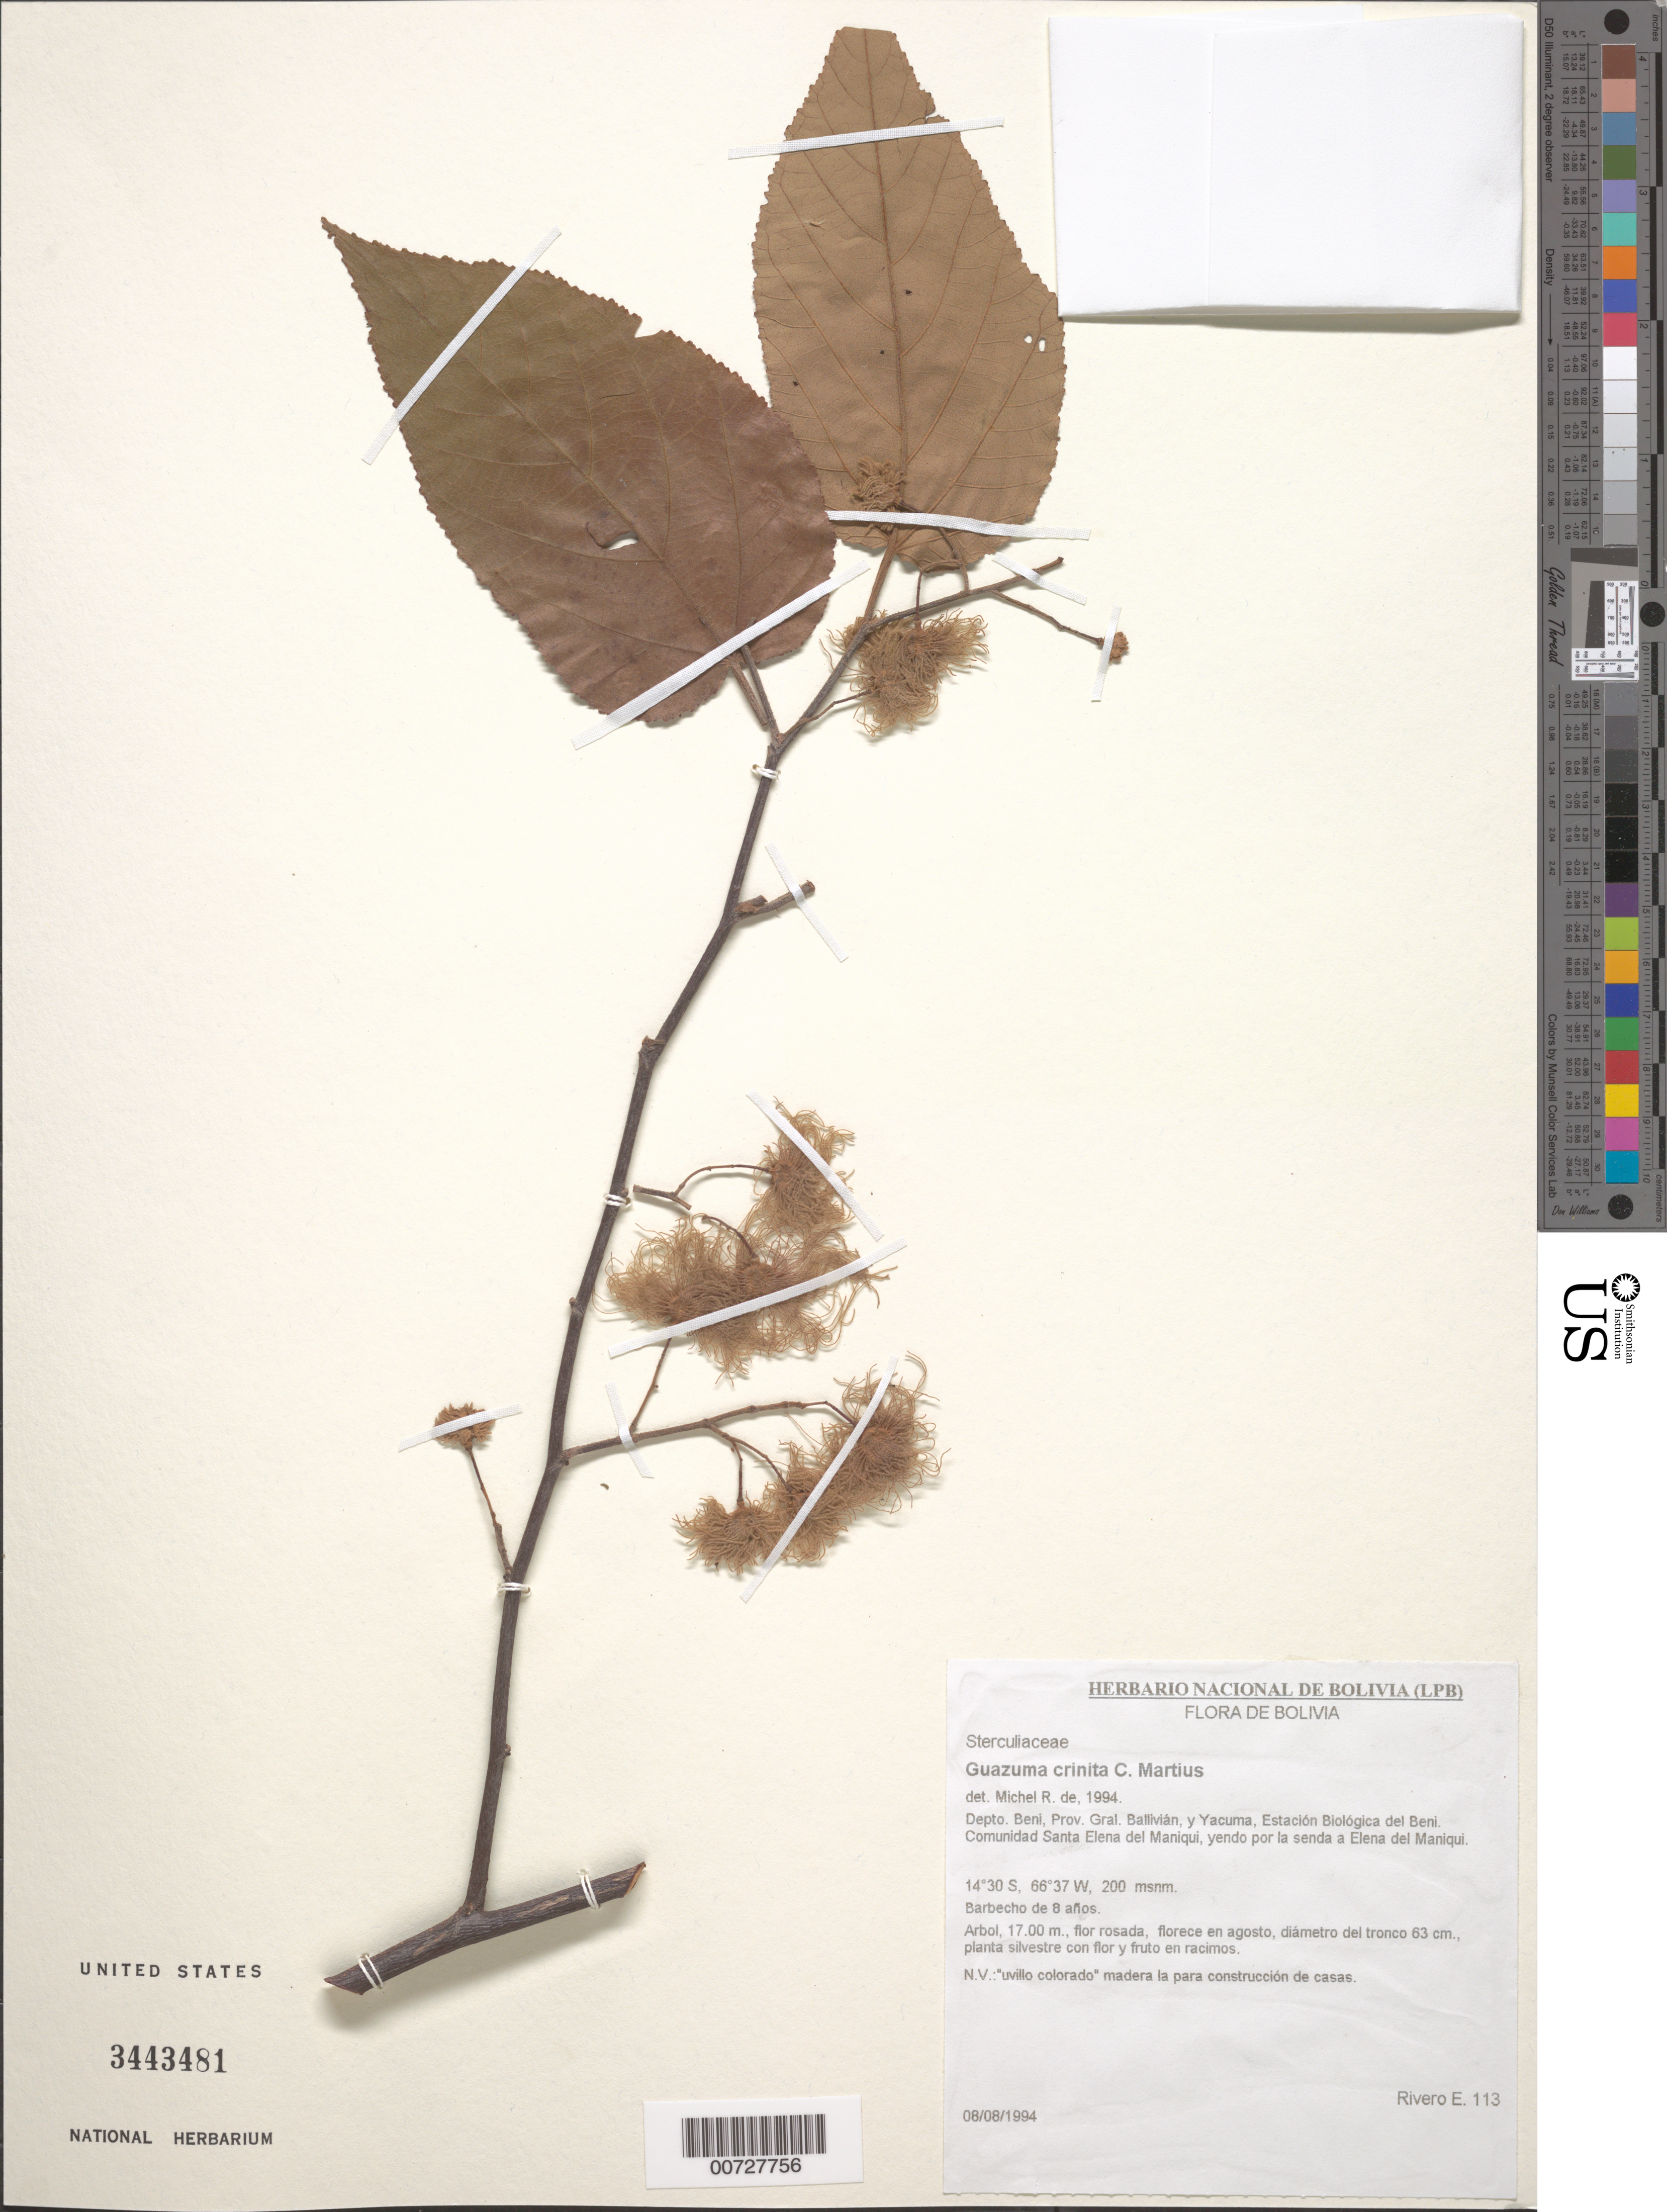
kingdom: Plantae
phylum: Tracheophyta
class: Magnoliopsida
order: Malvales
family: Malvaceae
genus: Guazuma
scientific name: Guazuma crinita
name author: Mart.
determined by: Rivero, E.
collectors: E. Rivero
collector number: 113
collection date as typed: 08 Aug 1994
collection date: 1994-08-08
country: Bolivia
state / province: Beni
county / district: Ballivián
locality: y Yacuma, Estación Biológica del Beni. Comunidad Santa Elena del Maniqui, yendo por la senda a Elena del Maniqui.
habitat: Barbecho de 8 años.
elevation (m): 200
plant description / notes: Common name: uvillo colorado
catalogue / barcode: US 3443481